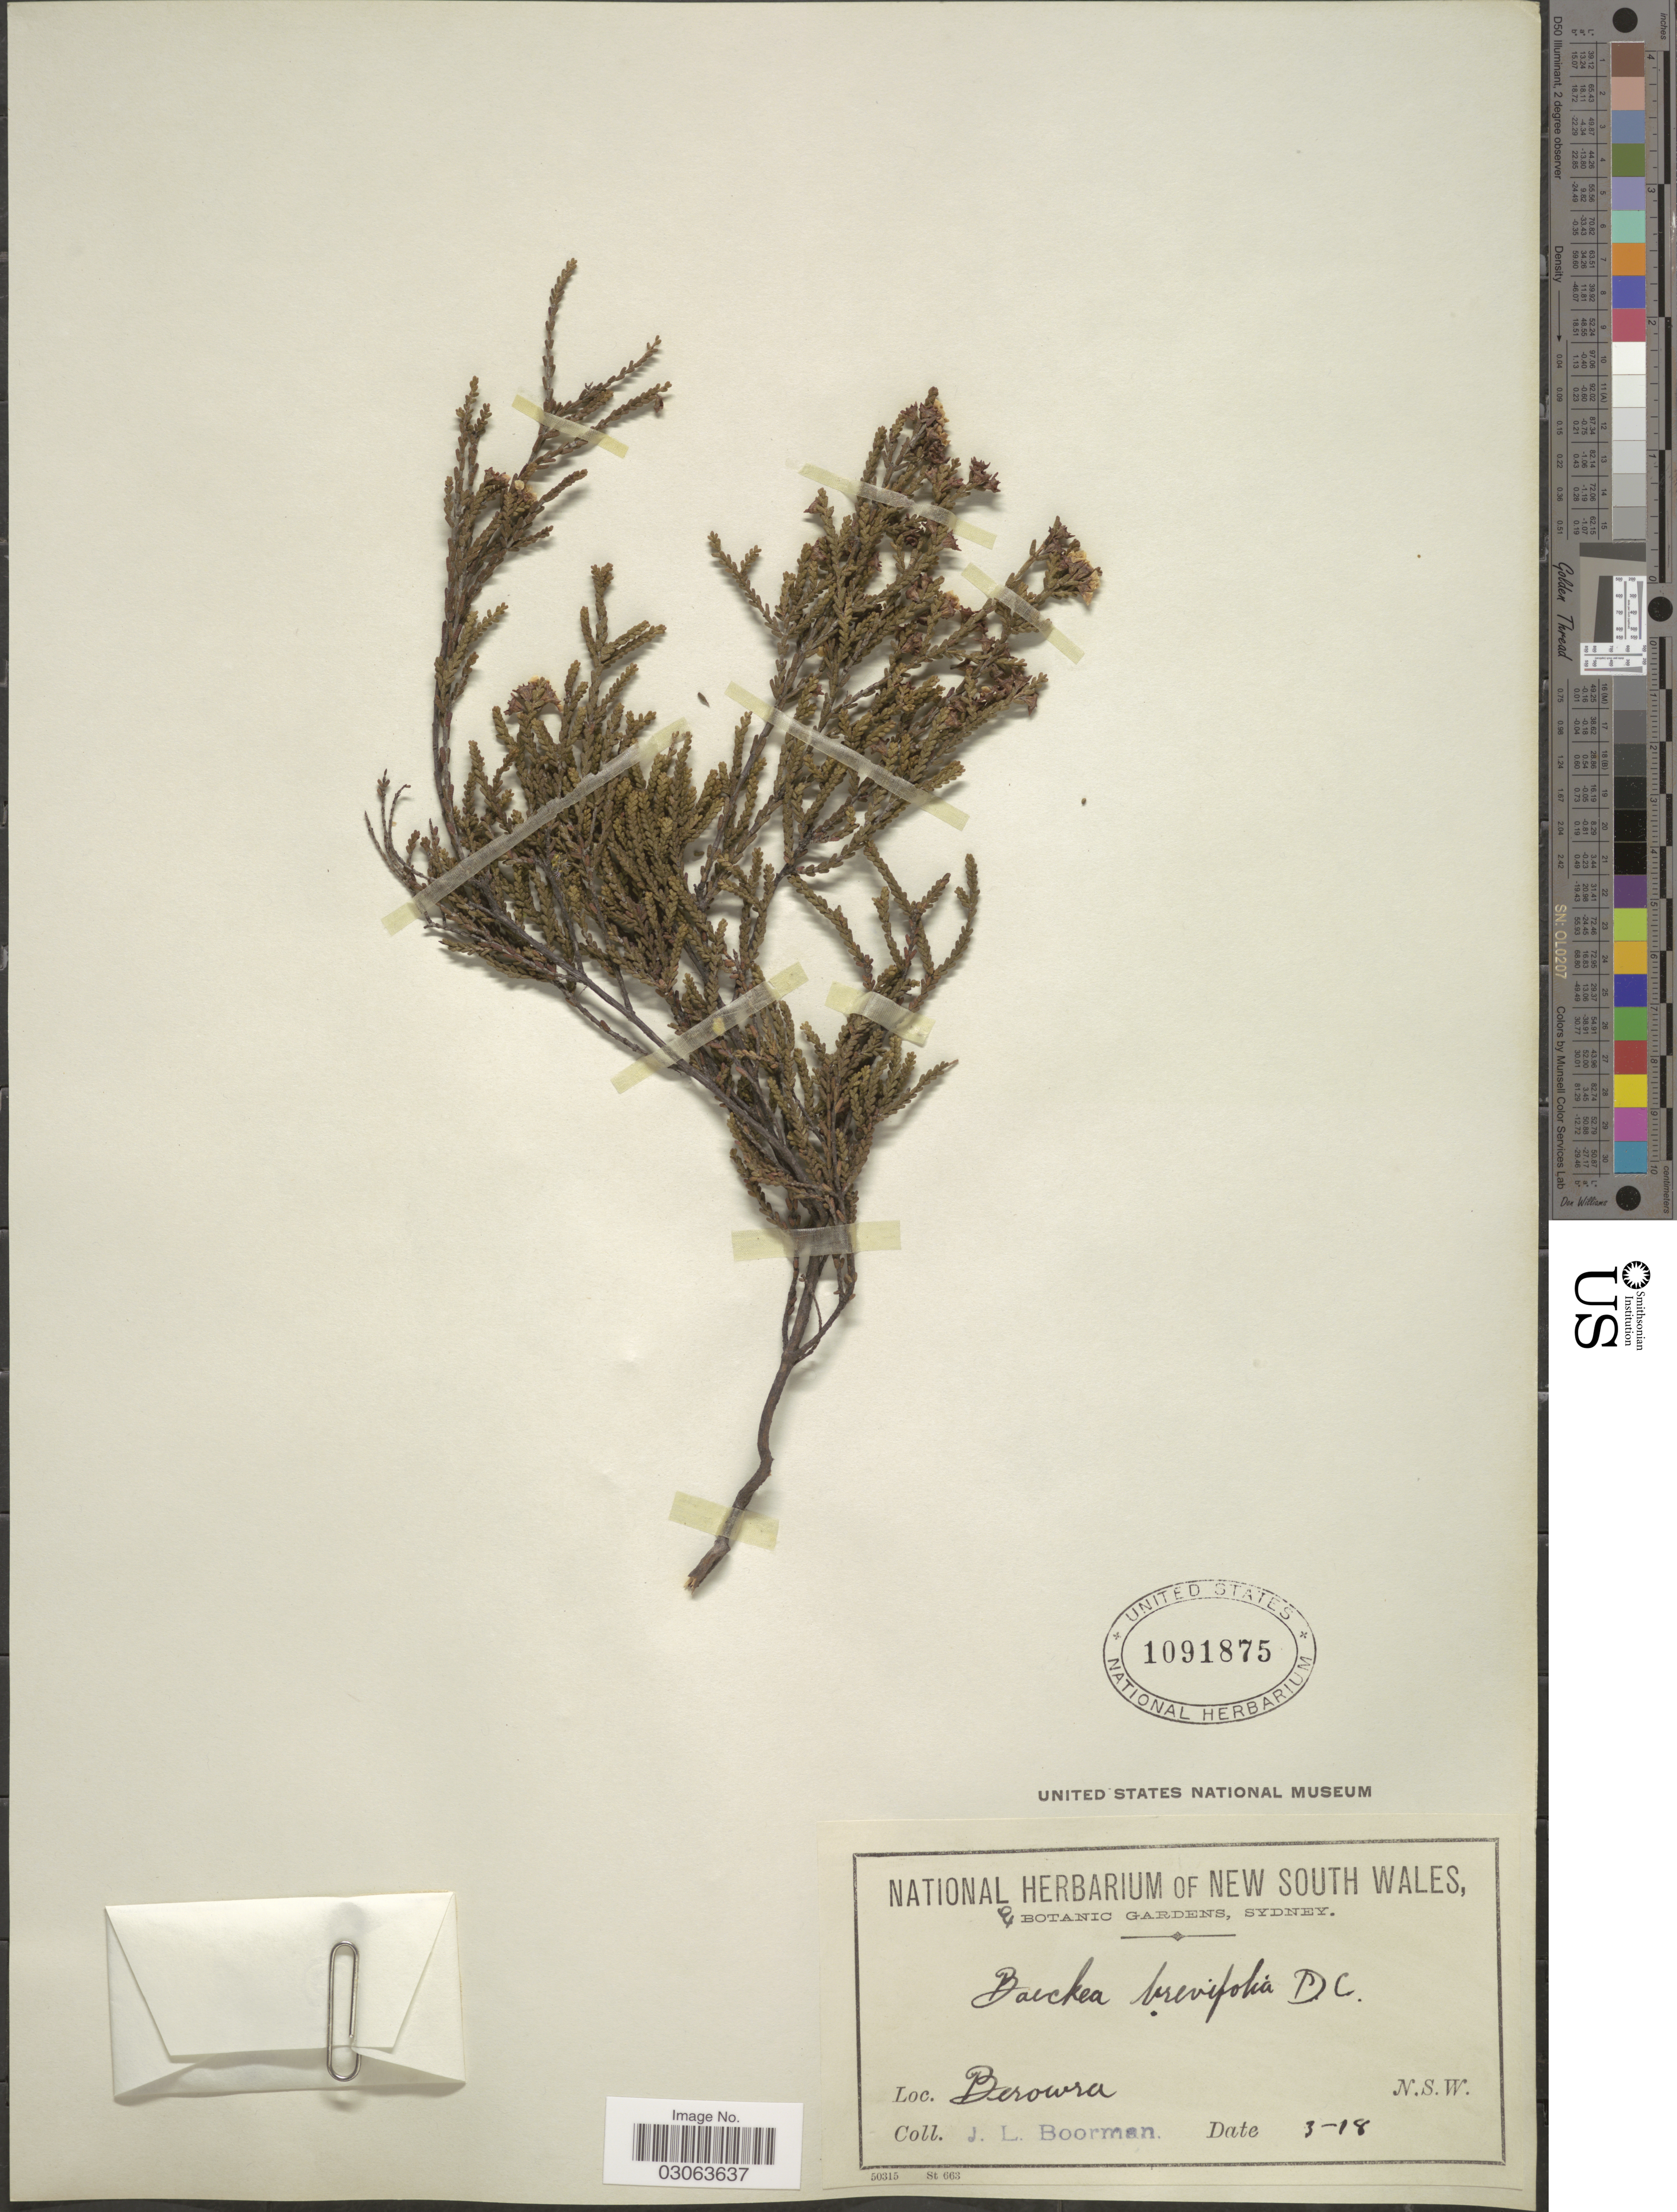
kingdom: Plantae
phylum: Tracheophyta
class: Magnoliopsida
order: Myrtales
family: Myrtaceae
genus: Baeckea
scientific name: Baeckea brevifolia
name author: (Rudge) DC.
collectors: J. Boorman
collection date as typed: Transcribed d/m/y: /3/18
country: Australia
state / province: New South Wales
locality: Berowra.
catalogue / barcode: US 1091875